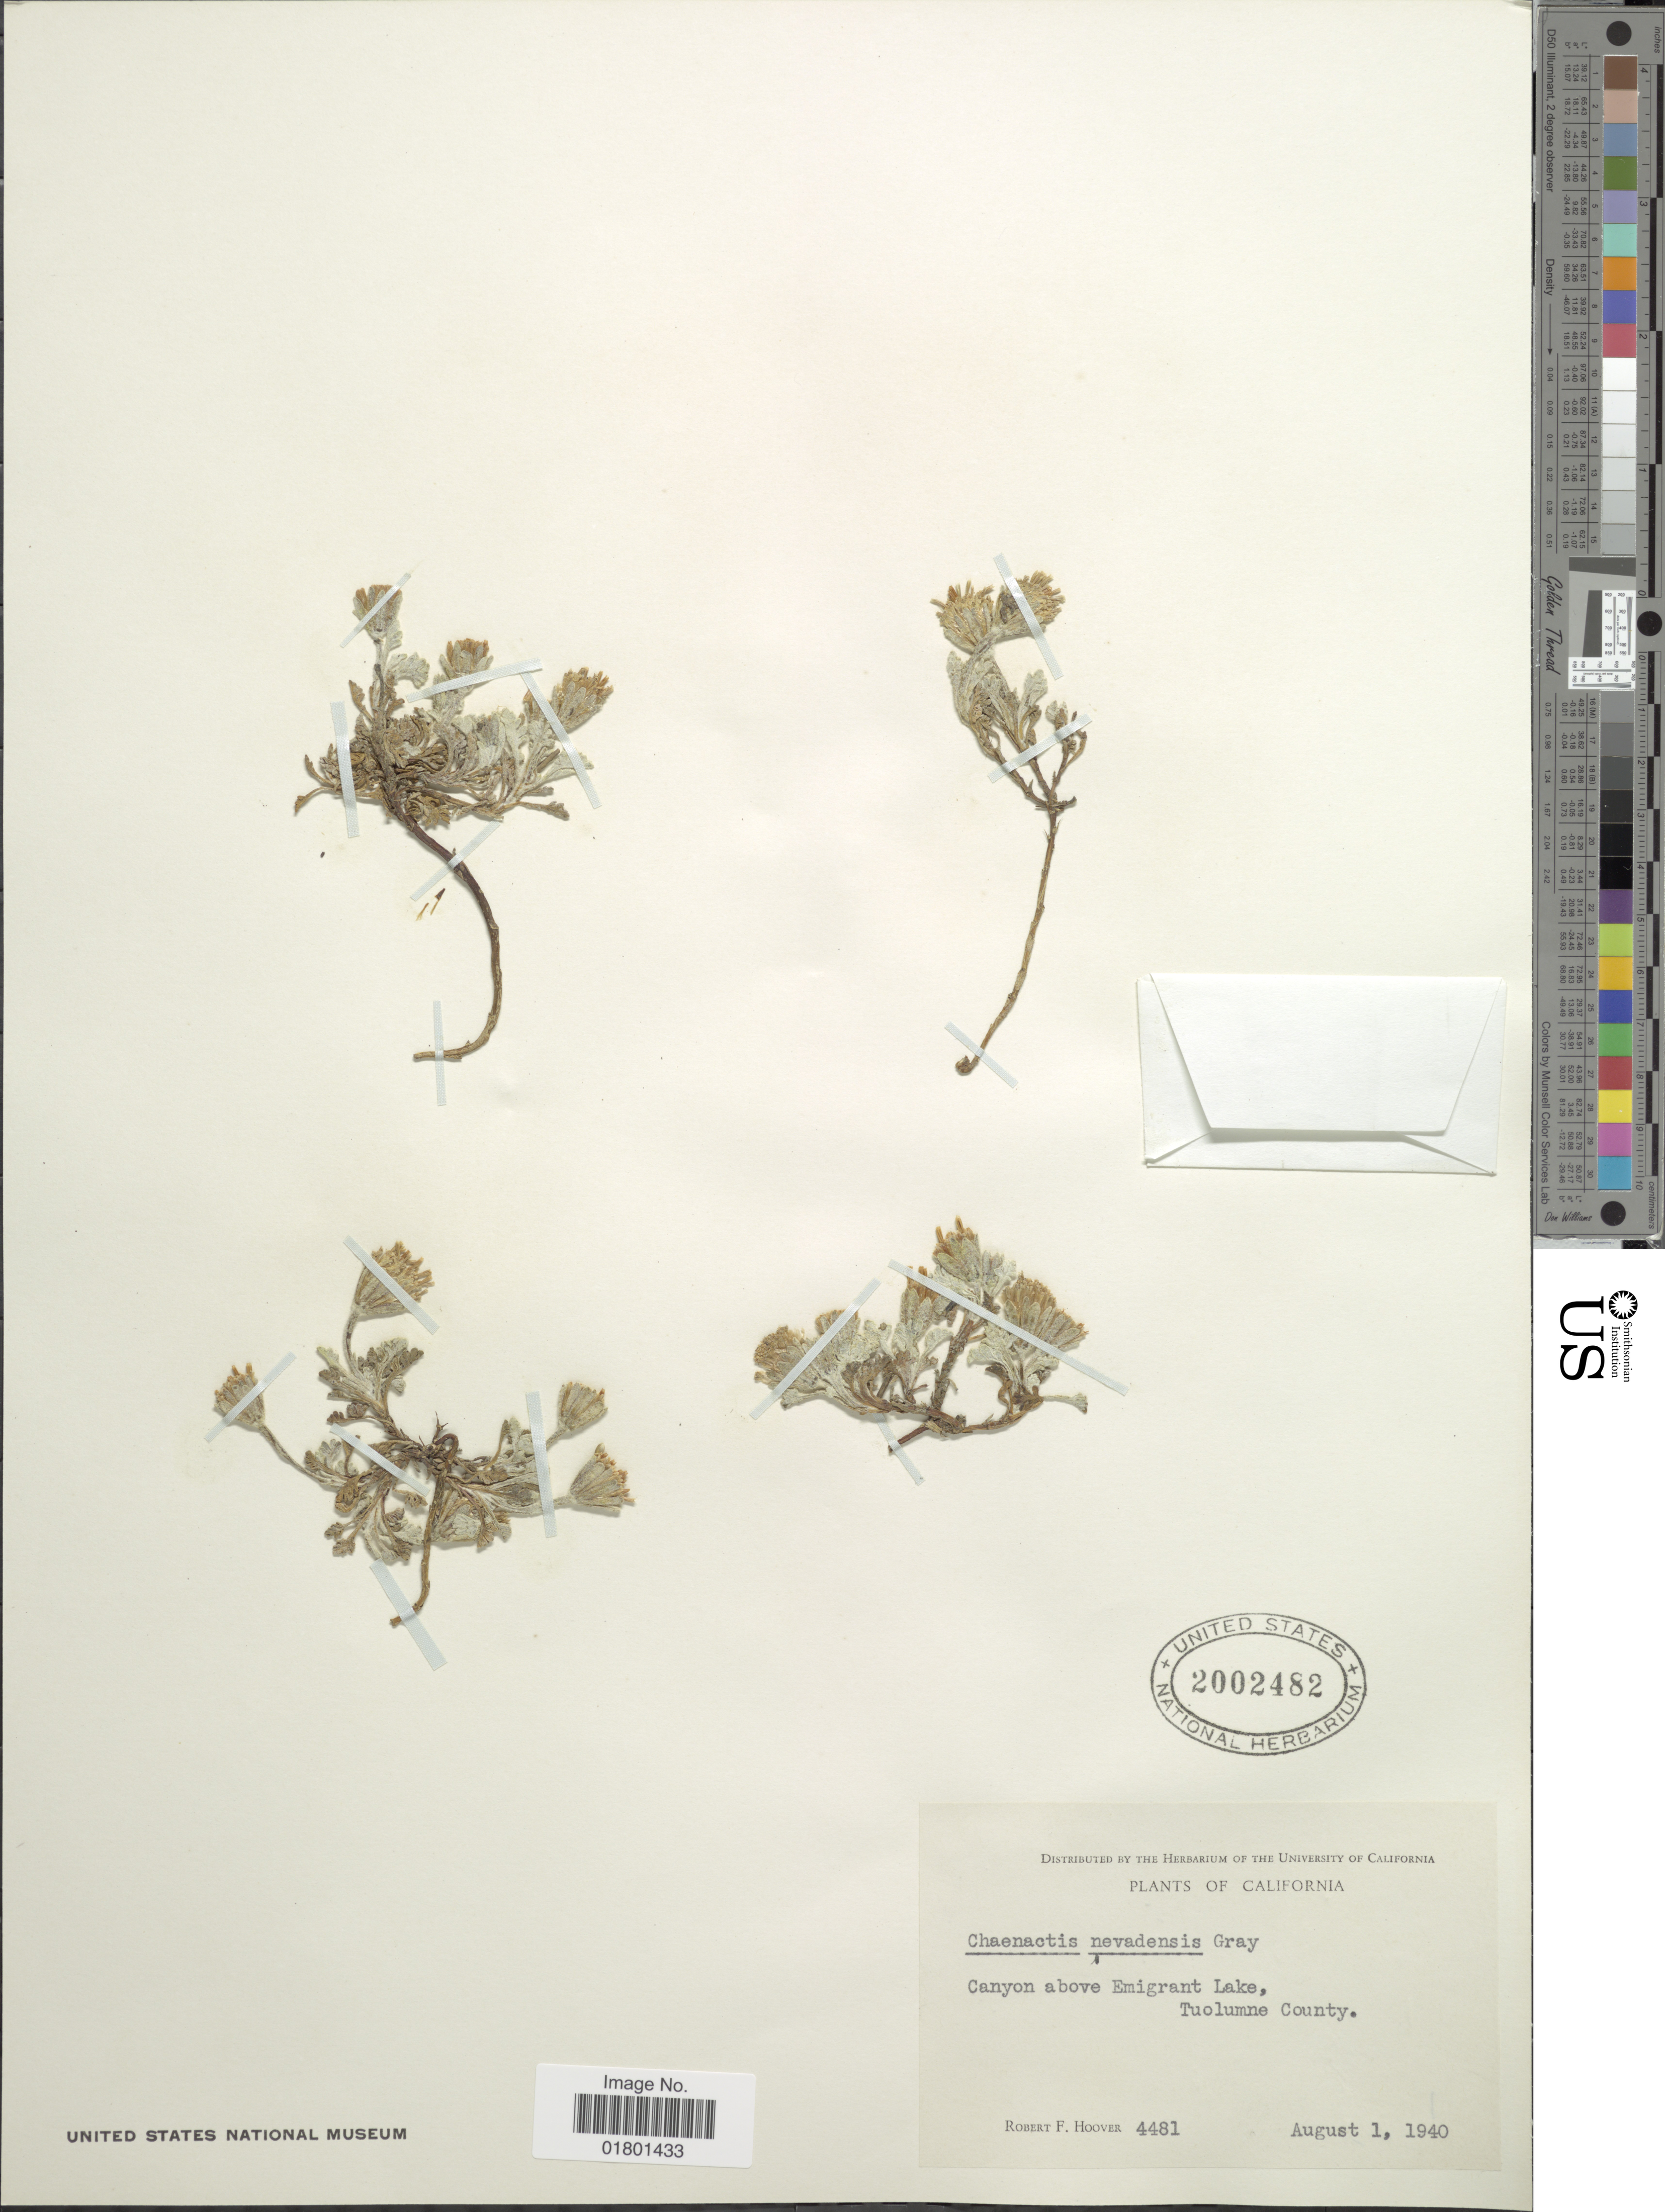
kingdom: Plantae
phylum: Tracheophyta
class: Magnoliopsida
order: Asterales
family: Asteraceae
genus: Chaenactis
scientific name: Chaenactis nevadensis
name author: (Kellogg) A. Gray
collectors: R. F. Hoover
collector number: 4481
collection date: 1940-08-01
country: United States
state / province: California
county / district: Tuolumne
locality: Canyon above Emigrant Lake, Tuolumne County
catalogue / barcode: US 2002482